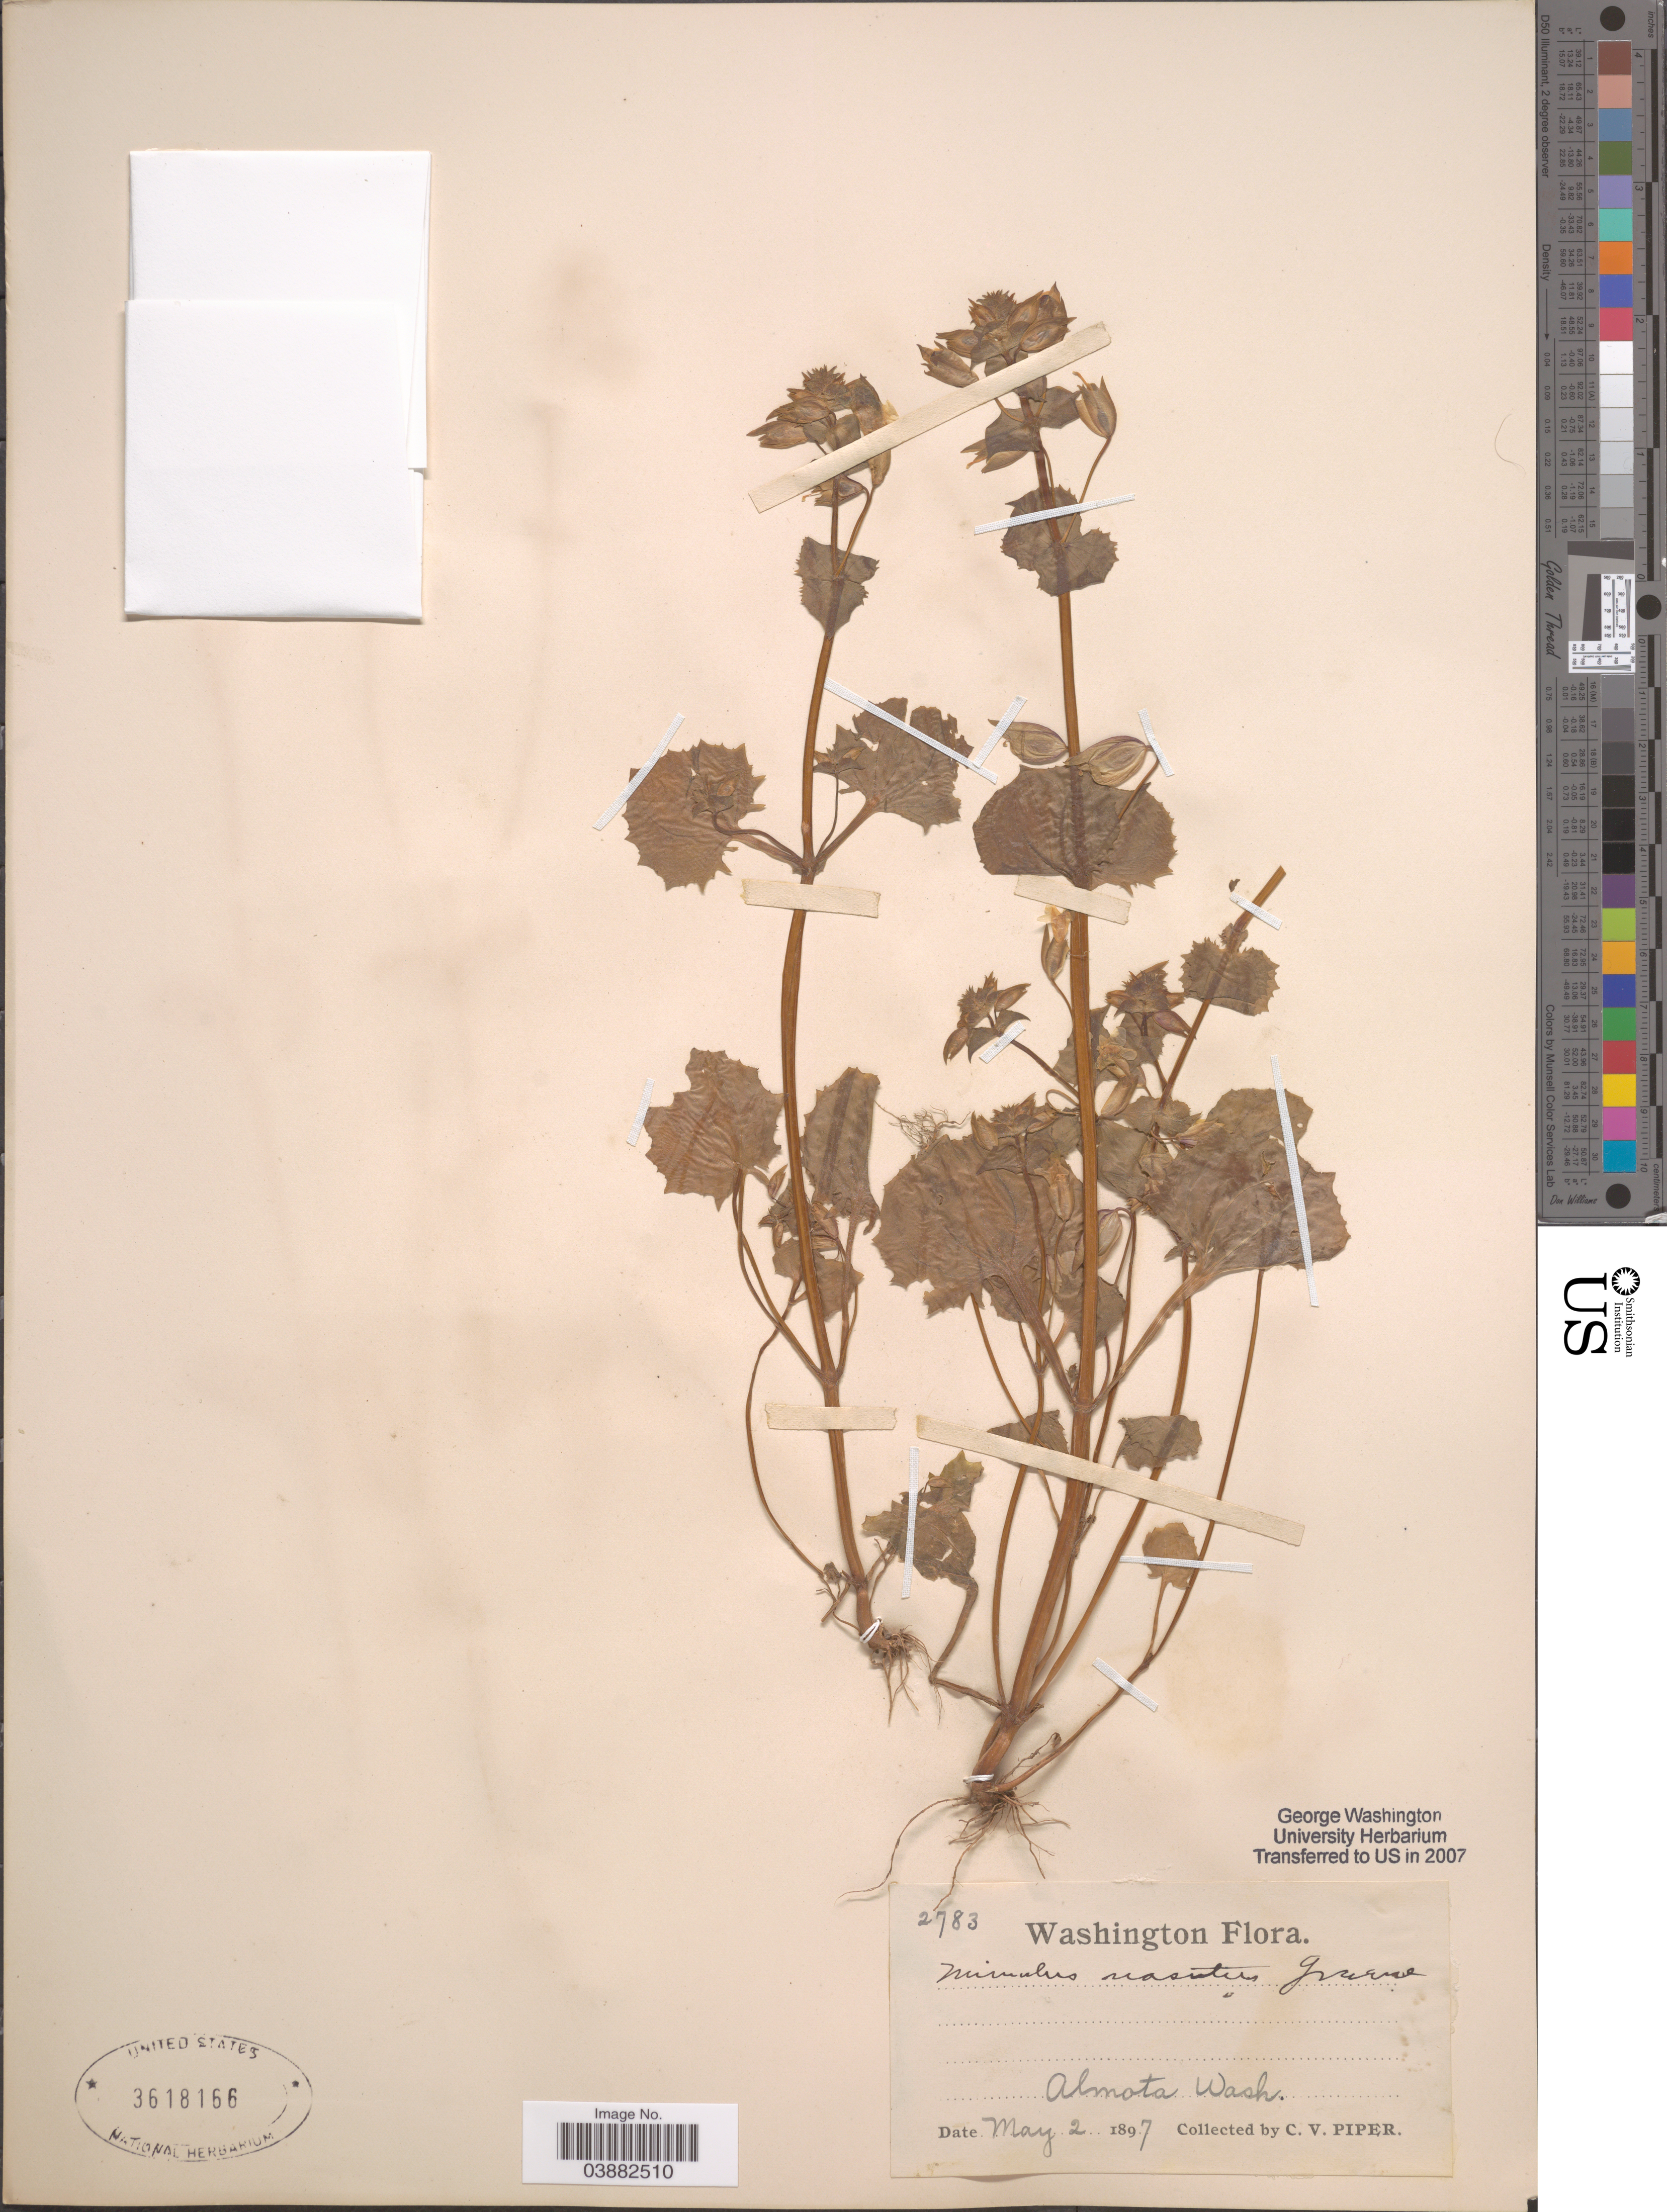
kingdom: Plantae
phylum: Tracheophyta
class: Magnoliopsida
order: Lamiales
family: Phrymaceae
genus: Mimulus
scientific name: Mimulus nasutus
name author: Greene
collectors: C. V. Piper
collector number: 2783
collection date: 1897-05-02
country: United States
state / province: Washington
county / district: Whitman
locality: Almota Wash.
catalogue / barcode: US 3618166